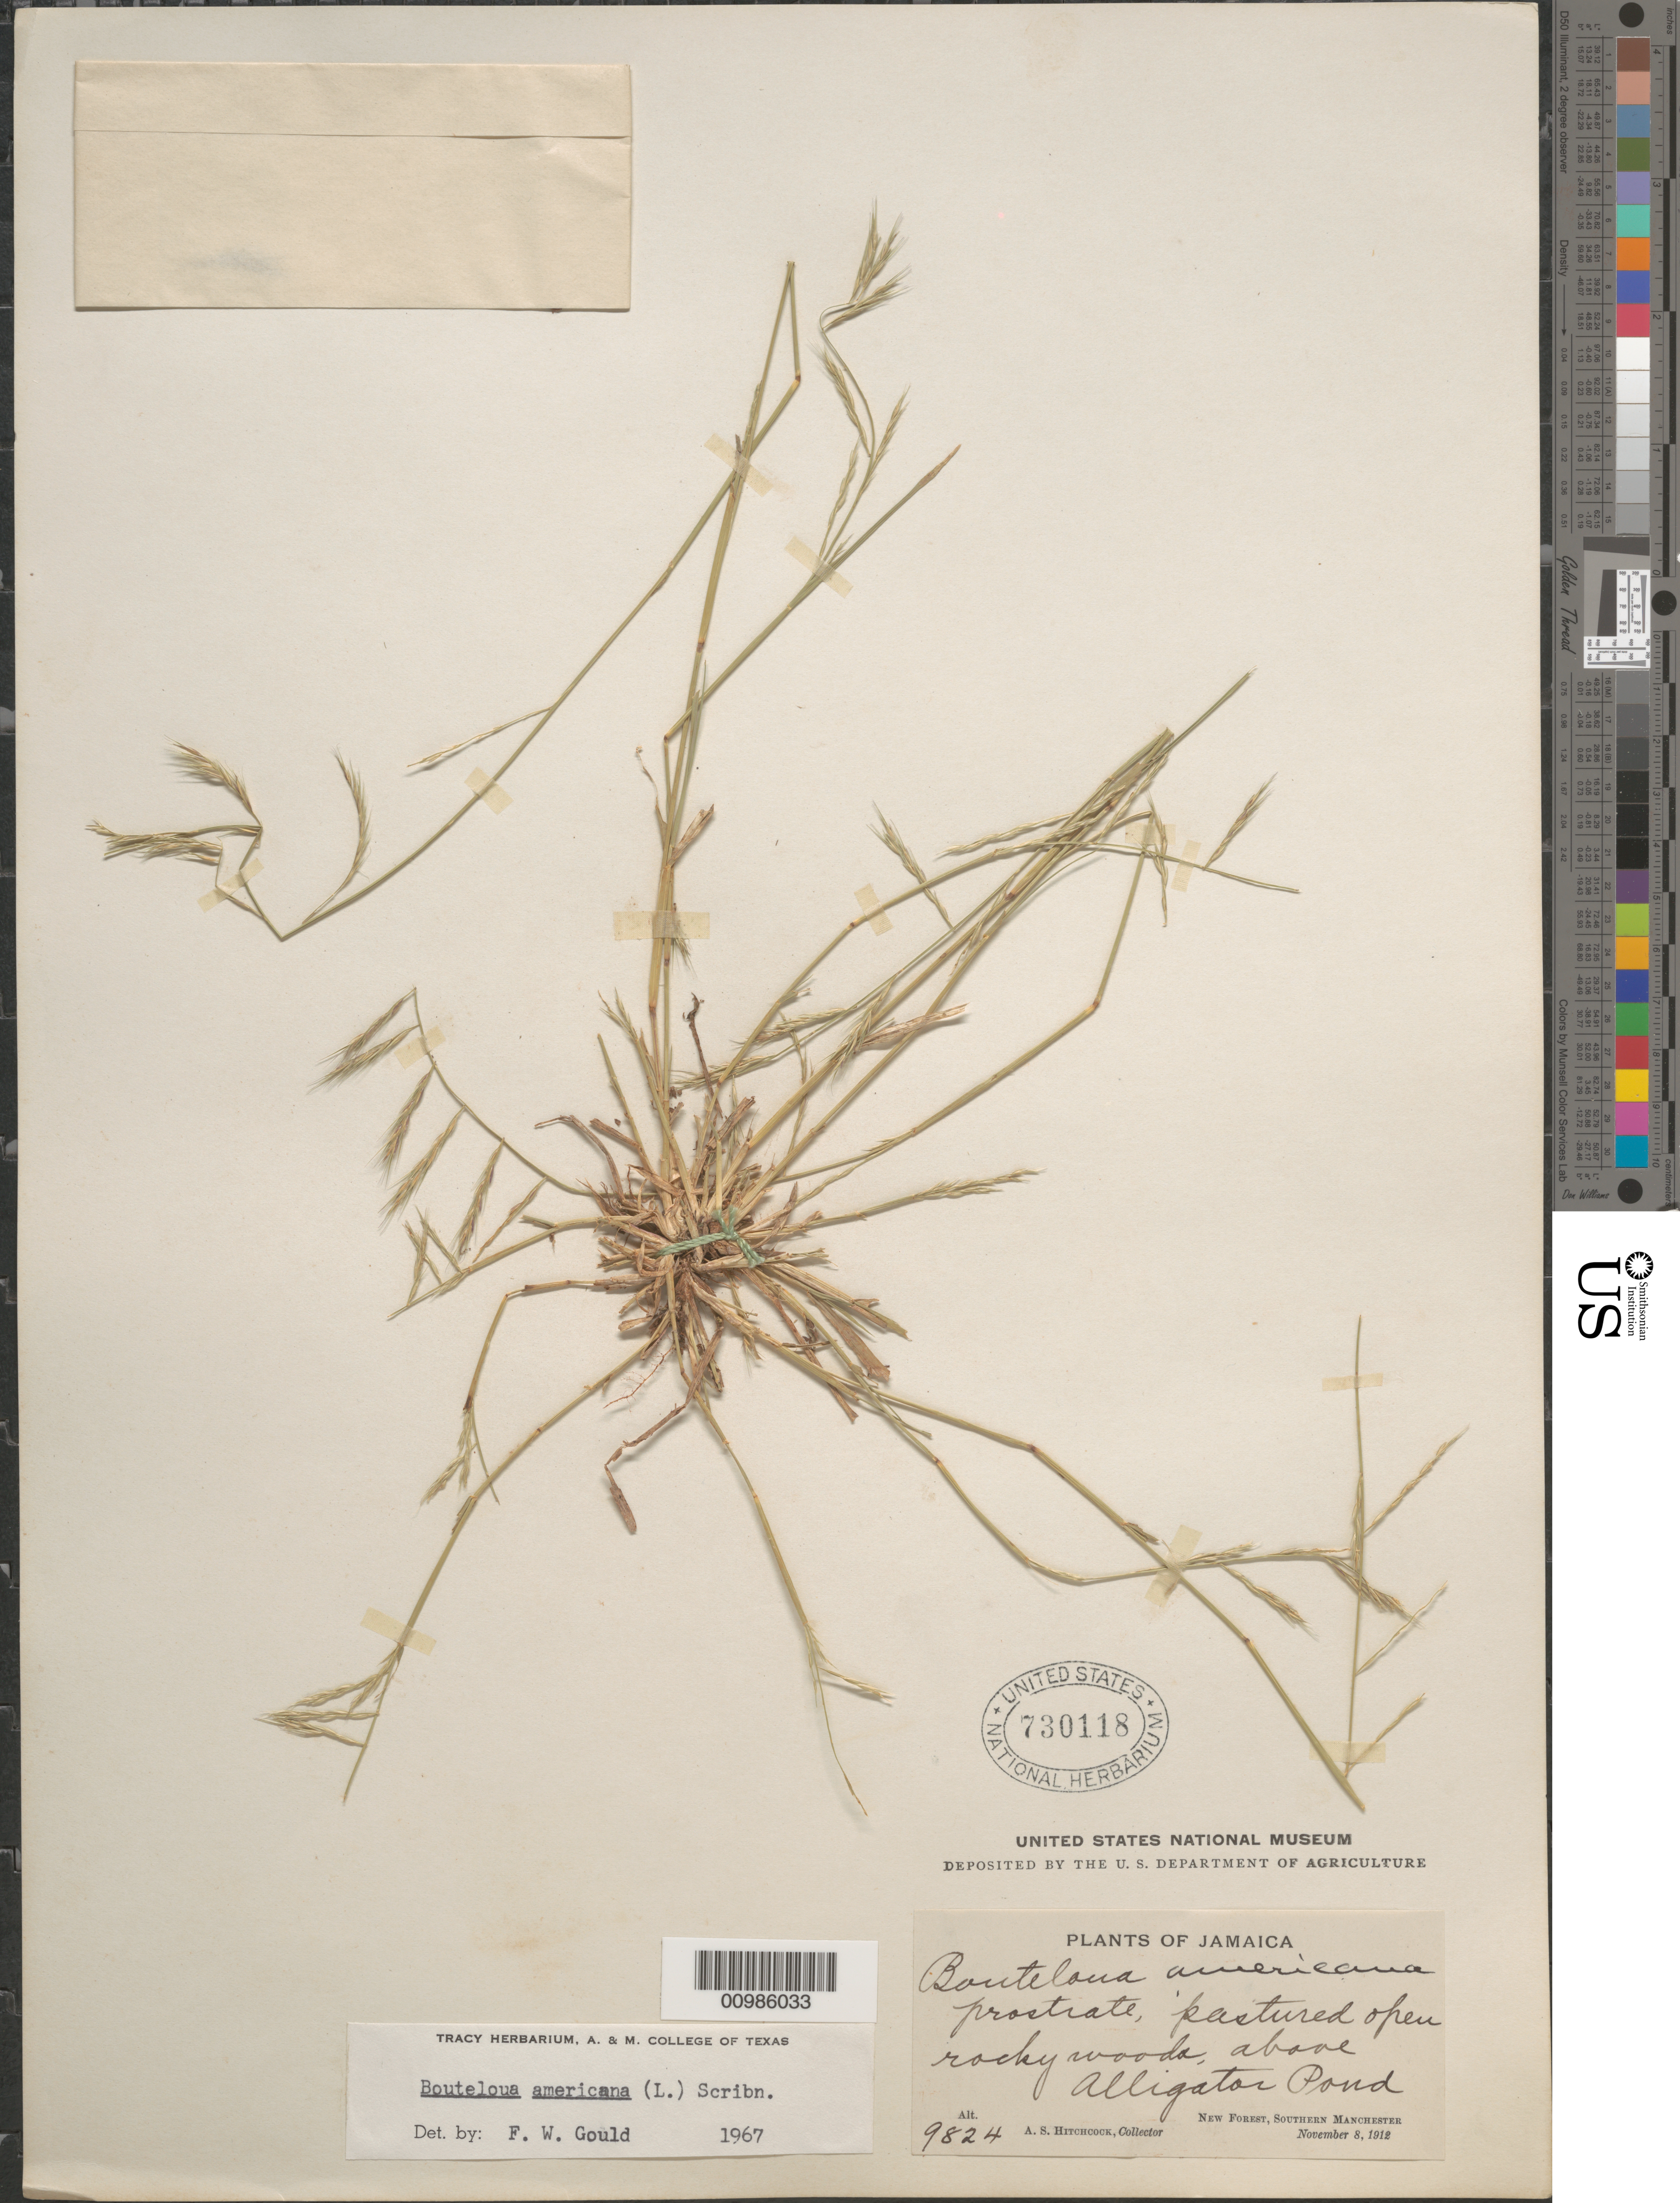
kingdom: Plantae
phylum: Tracheophyta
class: Liliopsida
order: Poales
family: Poaceae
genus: Bouteloua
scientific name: Bouteloua americana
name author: (L.) Scribn.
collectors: A. S. Hitchcock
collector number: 9824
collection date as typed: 08 Nov 1912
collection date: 1912-11-08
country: Jamaica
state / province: Manchester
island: Jamaica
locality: above Alligator Pond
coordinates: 0 N, 0 E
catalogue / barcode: US 730118